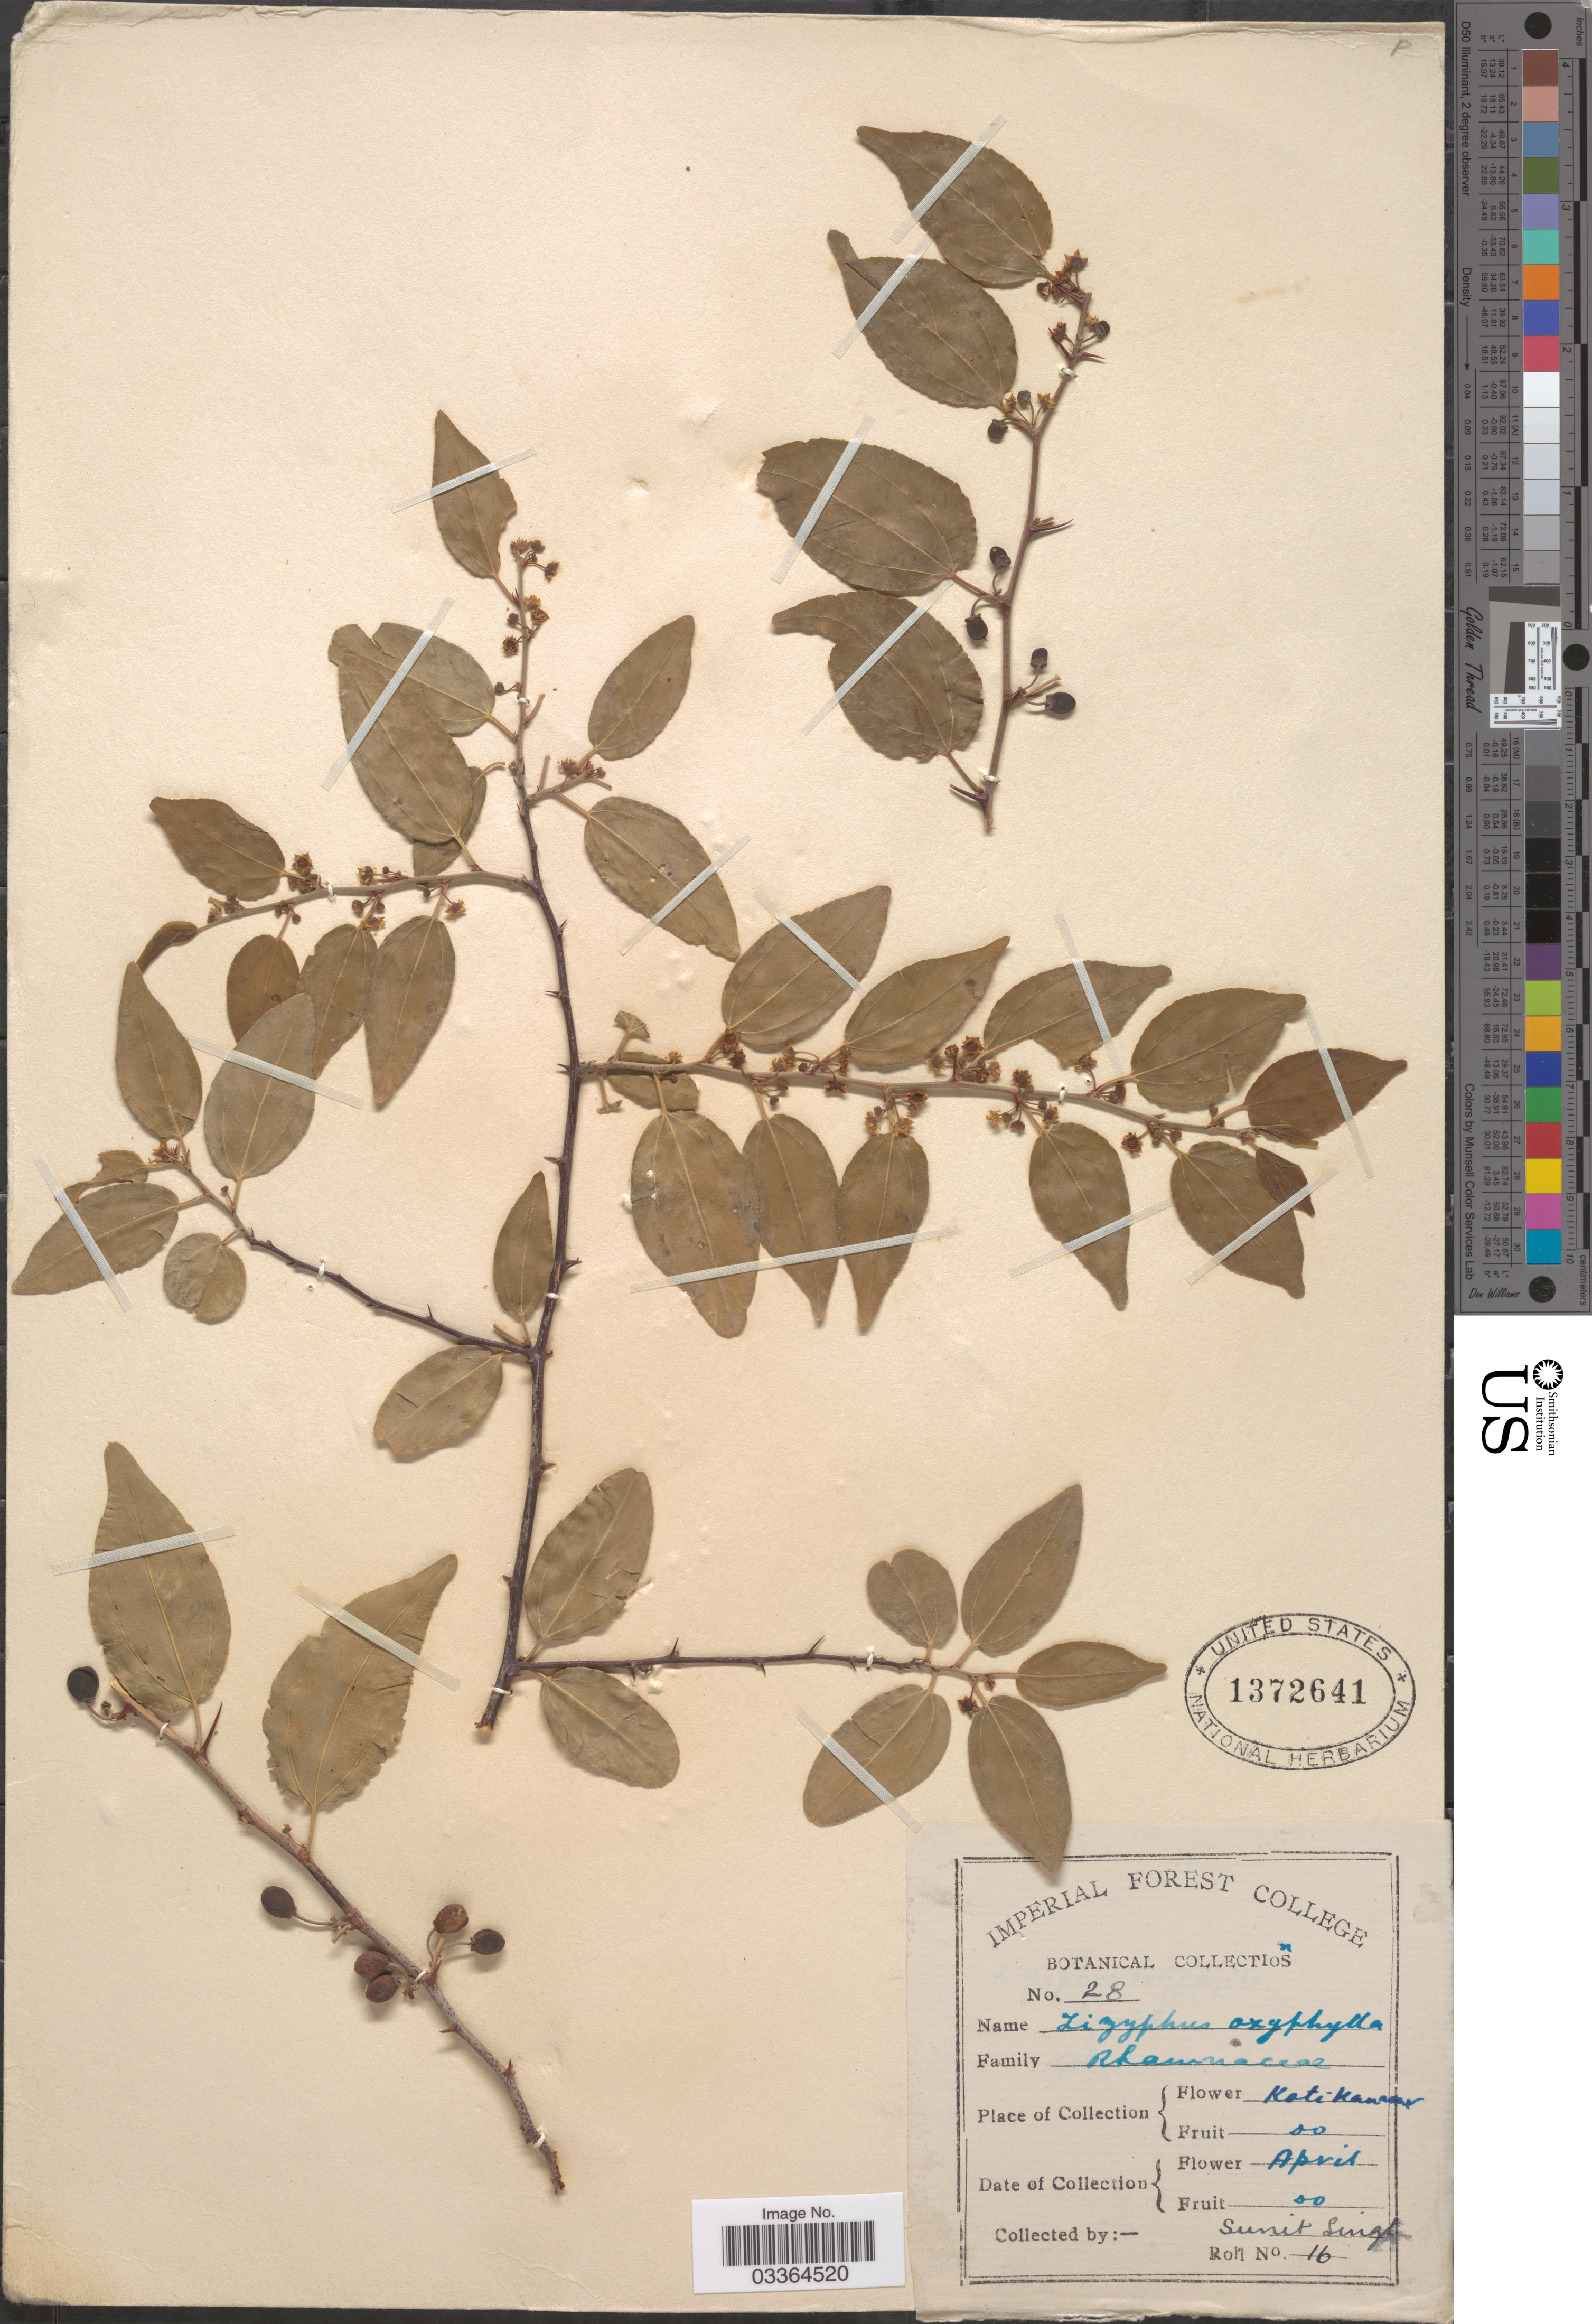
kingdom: Plantae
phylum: Tracheophyta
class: Magnoliopsida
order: Rosales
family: Rhamnaceae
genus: Ziziphus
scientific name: Ziziphus oxyphylla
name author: Edgew.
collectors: S. Singh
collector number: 28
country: India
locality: Koti-Kanasar.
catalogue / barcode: US 1372641